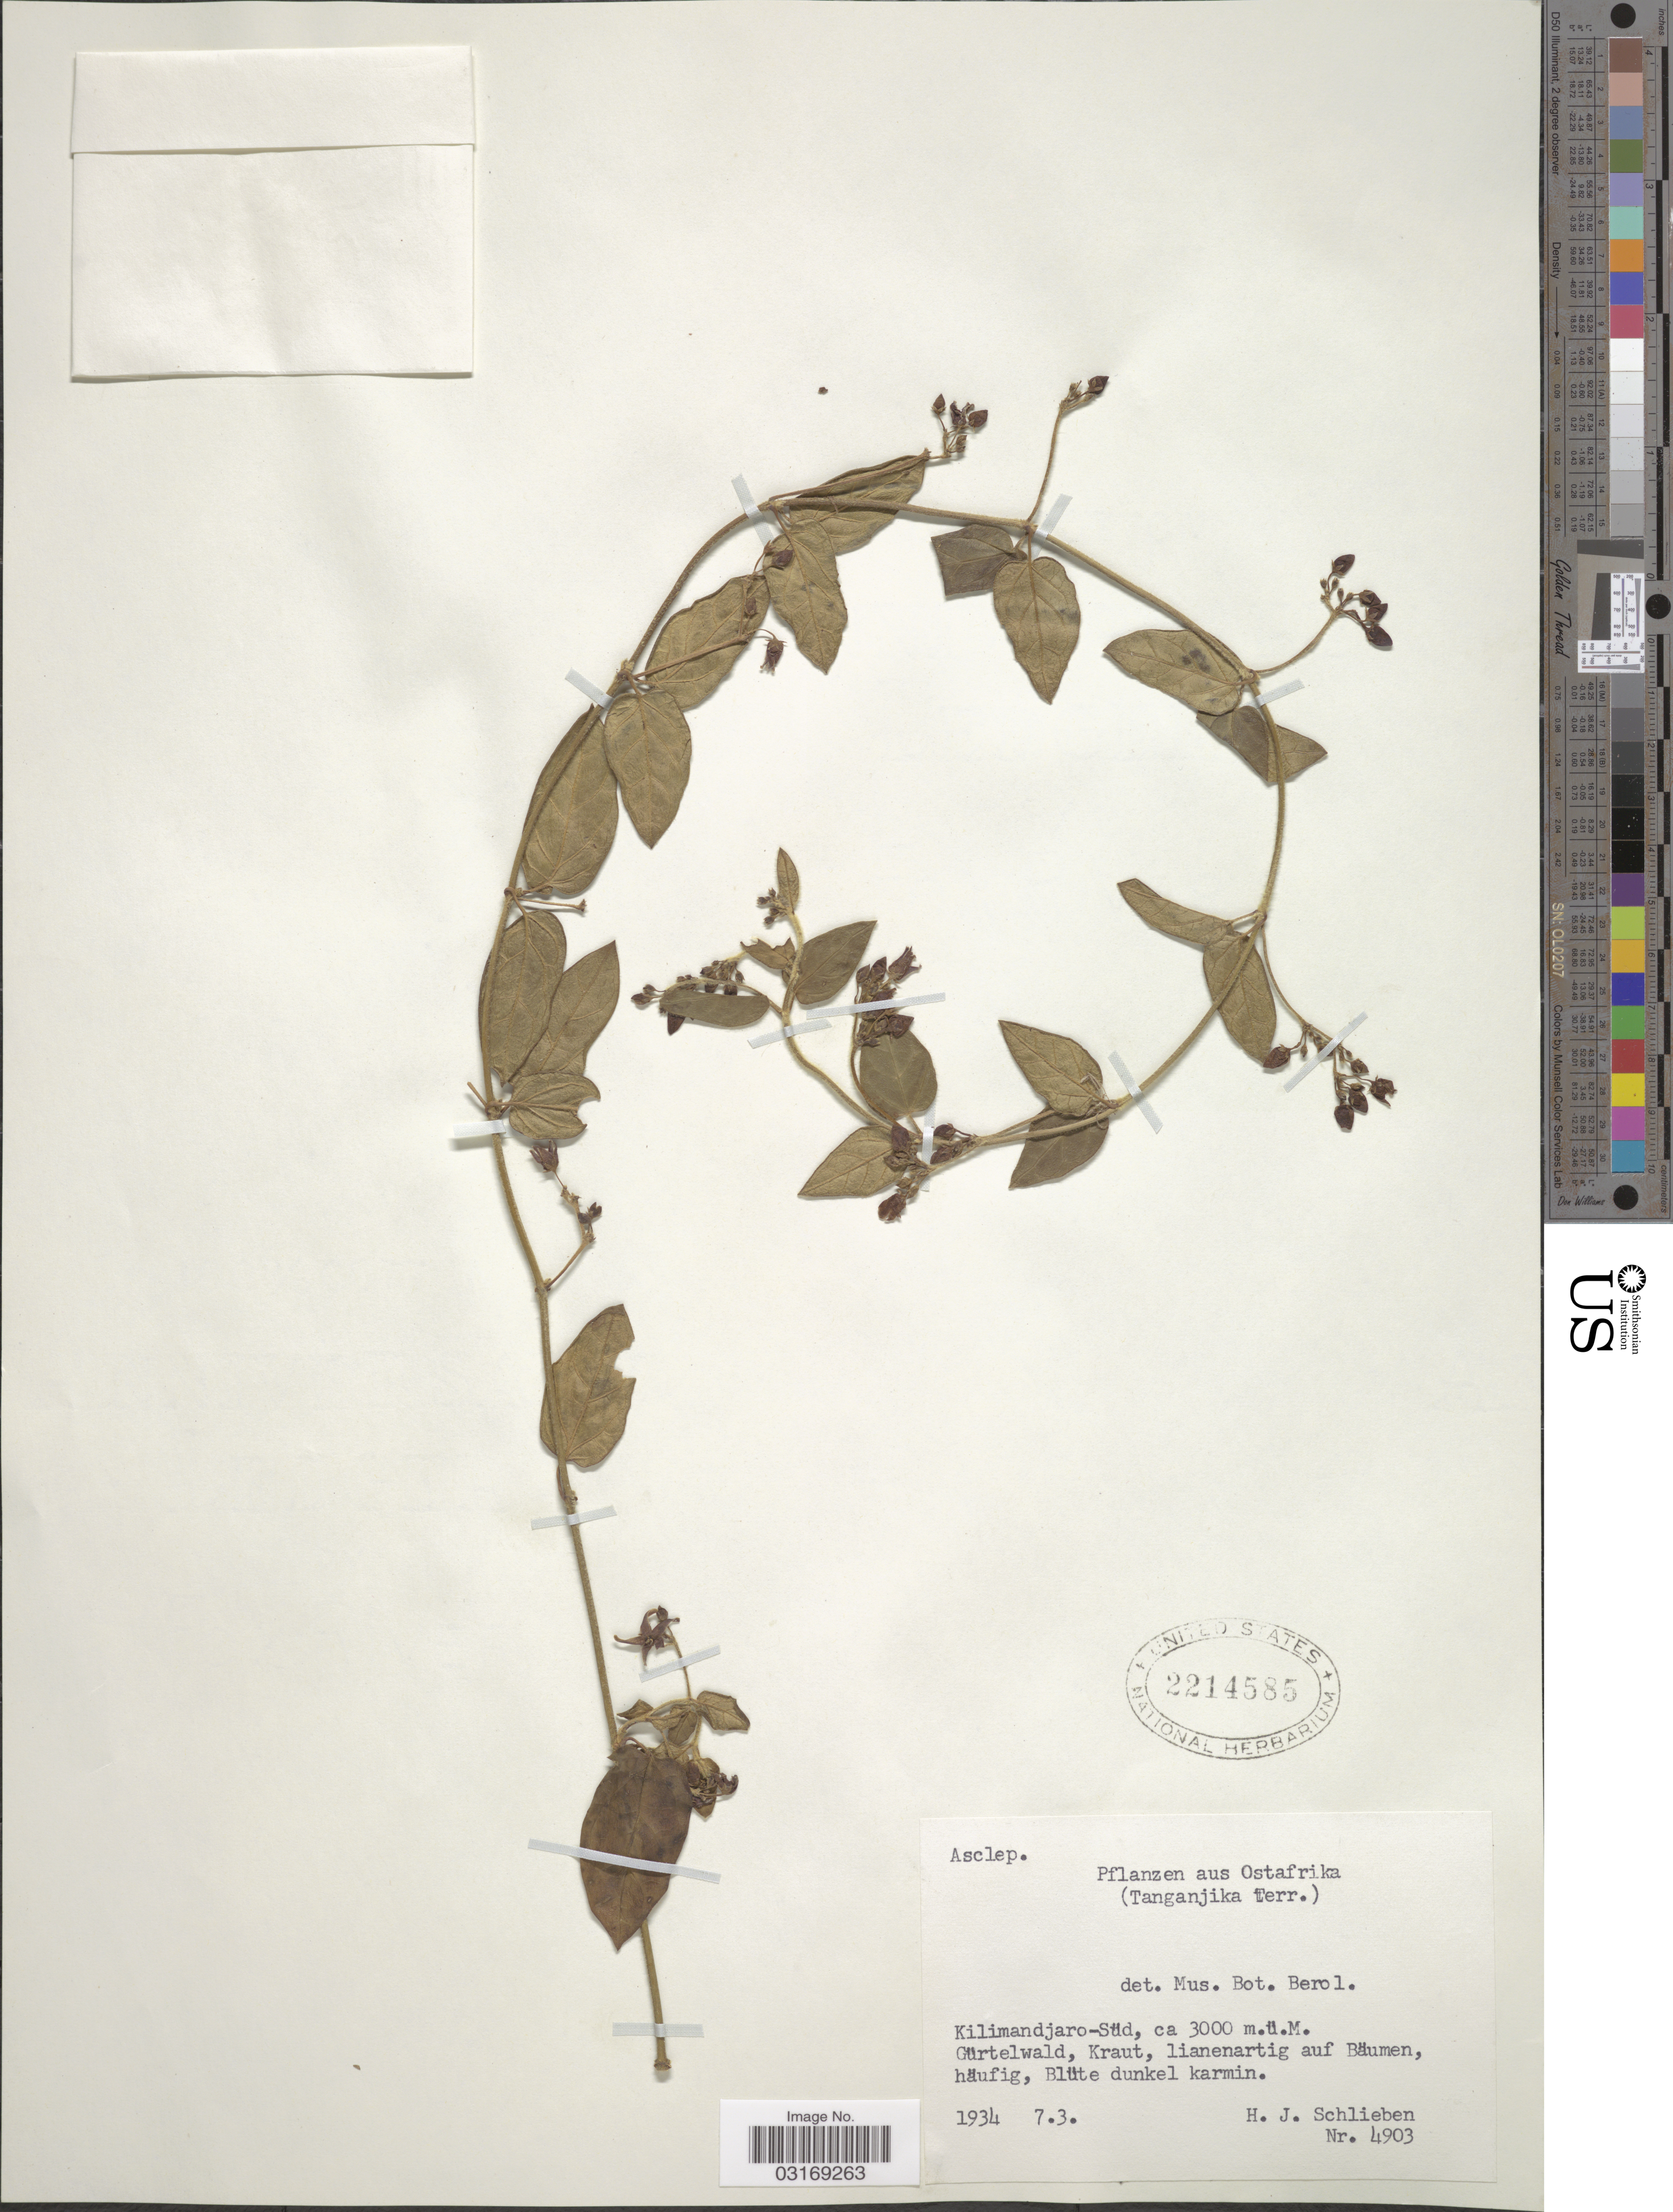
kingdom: Plantae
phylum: Tracheophyta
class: Magnoliopsida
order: Gentianales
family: Apocynaceae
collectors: H. J. Schlieben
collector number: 4903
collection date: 1934-03-07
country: Tanzania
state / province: Kilimanjaro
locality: Ostafrika (Tanganjika Terr.) Kilimandjaro-Süd.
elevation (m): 3000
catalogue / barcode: US 2214585